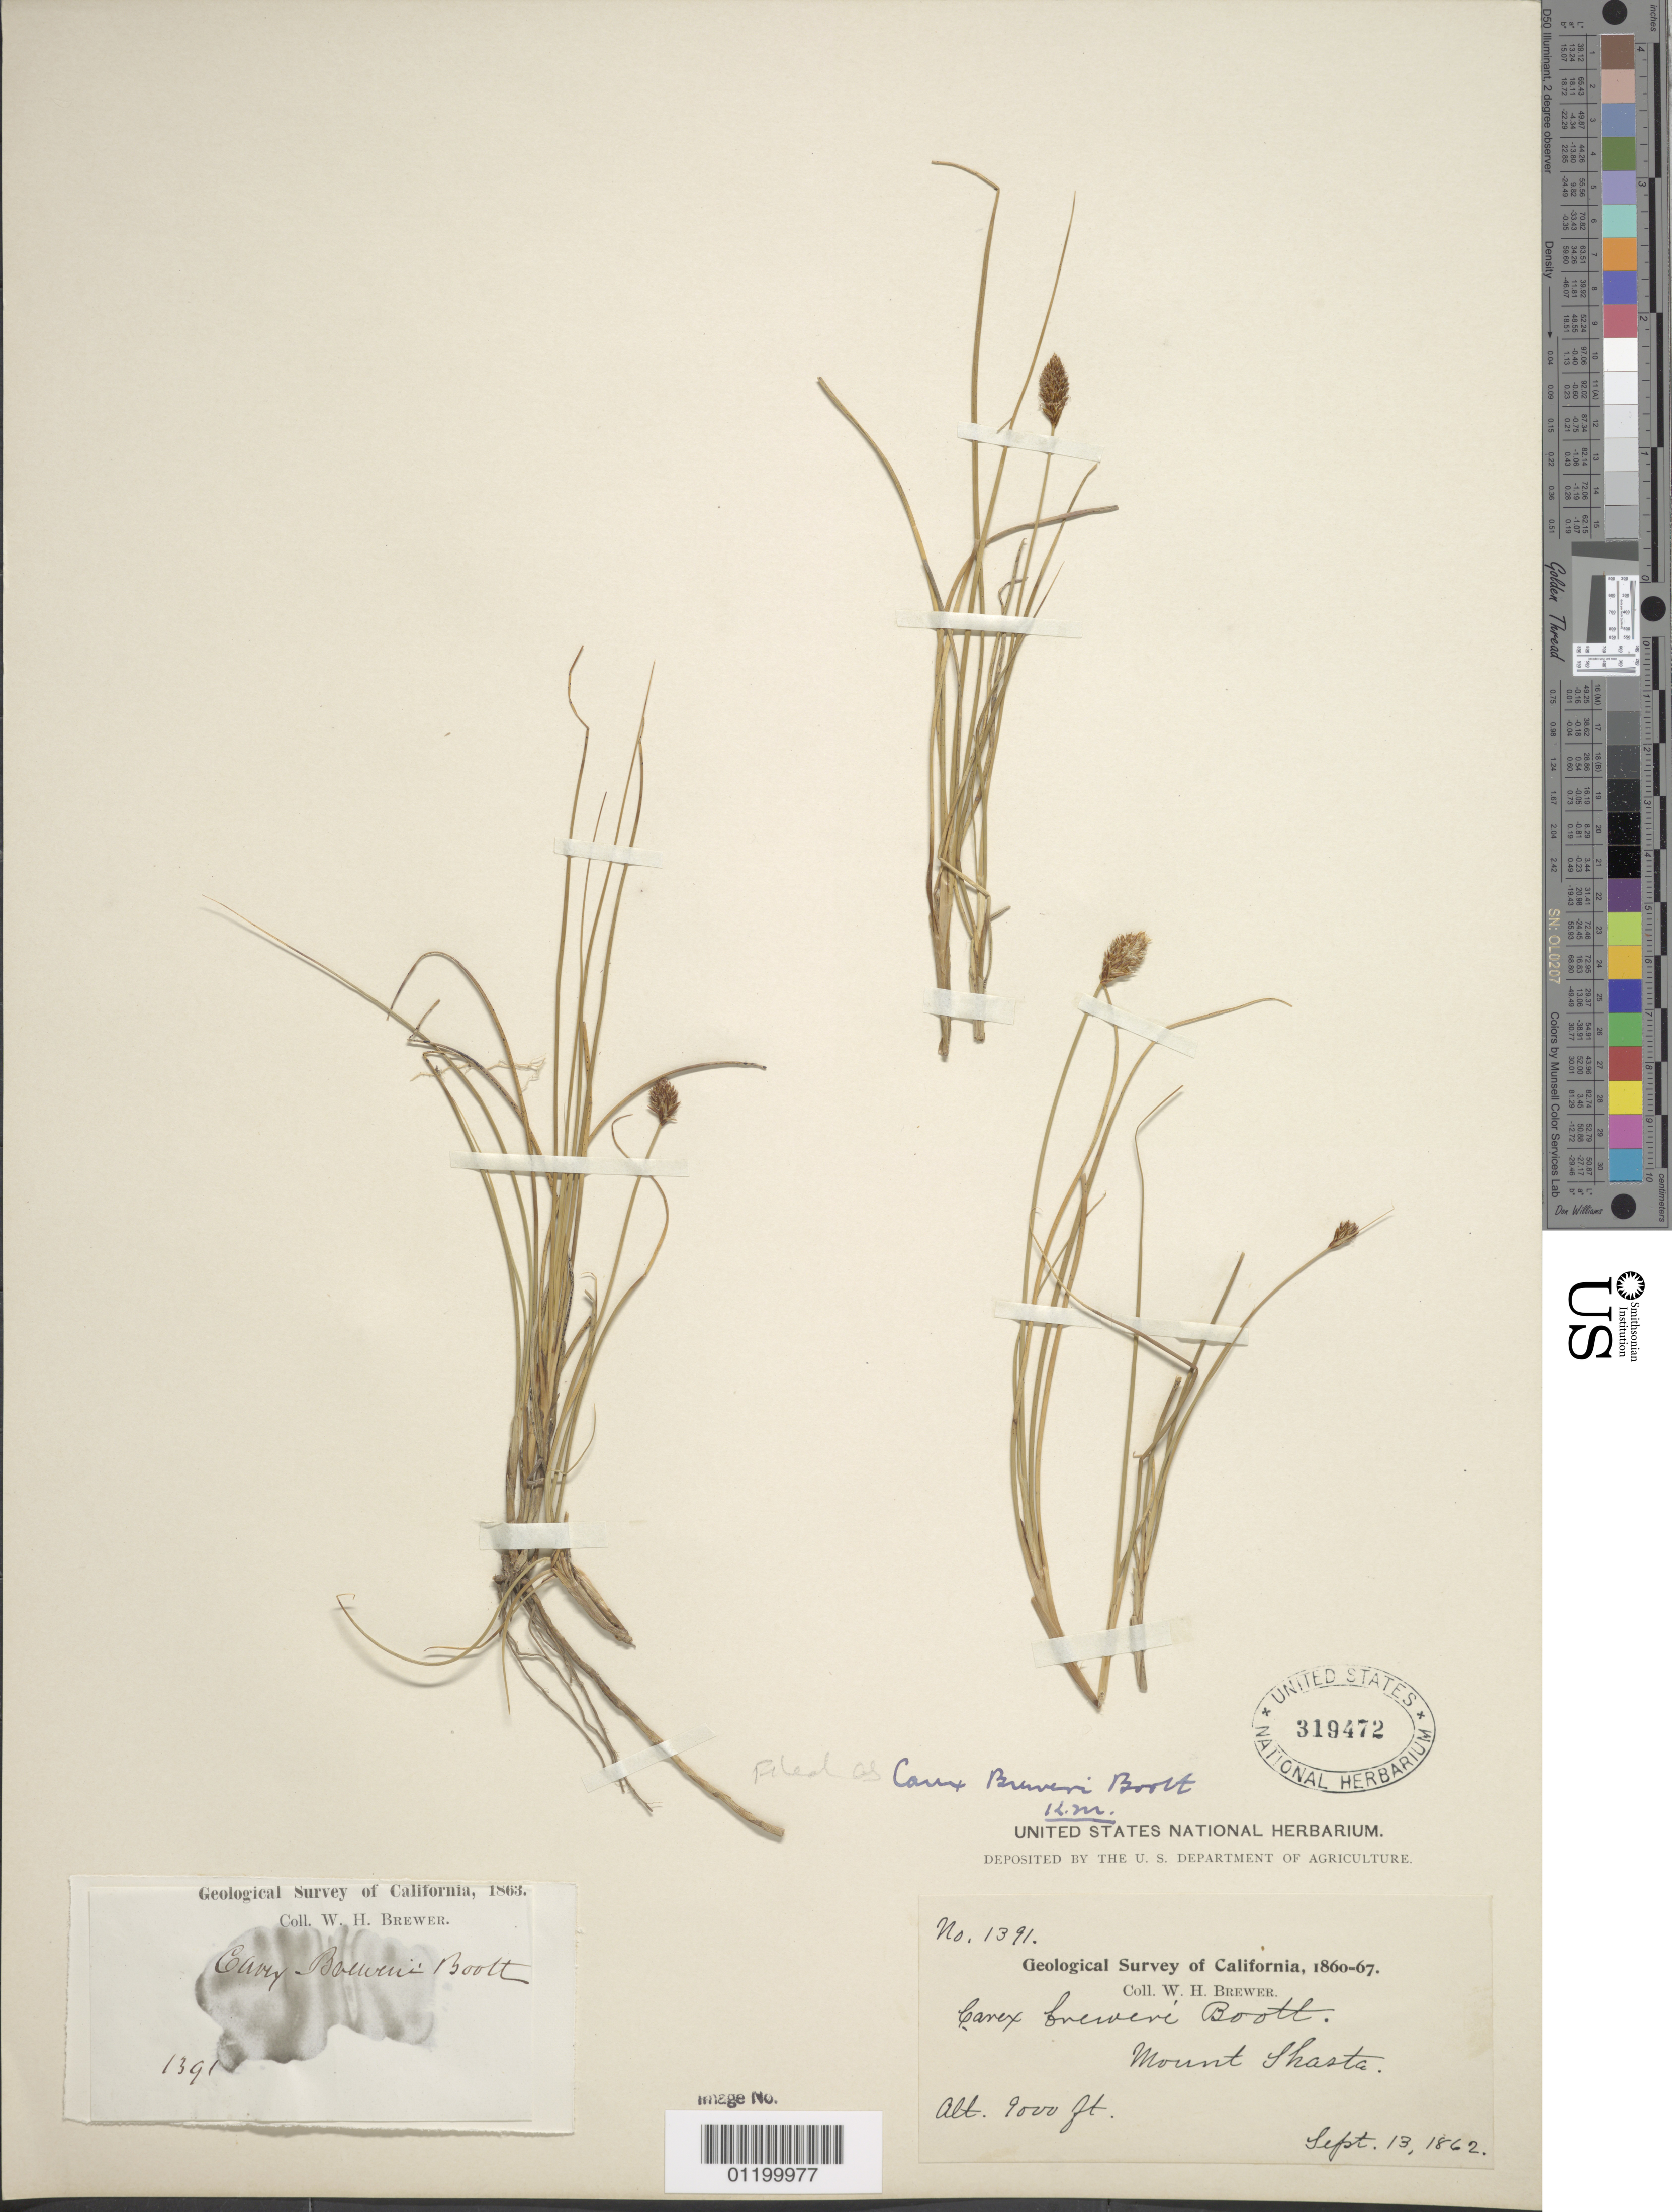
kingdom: Plantae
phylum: Tracheophyta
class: Liliopsida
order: Poales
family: Cyperaceae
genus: Carex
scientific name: Carex breweri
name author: Boott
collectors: W. H. Brewer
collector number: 1391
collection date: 1862-09-13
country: United States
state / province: California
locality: Mount Shasta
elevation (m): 2743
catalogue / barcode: US 319472